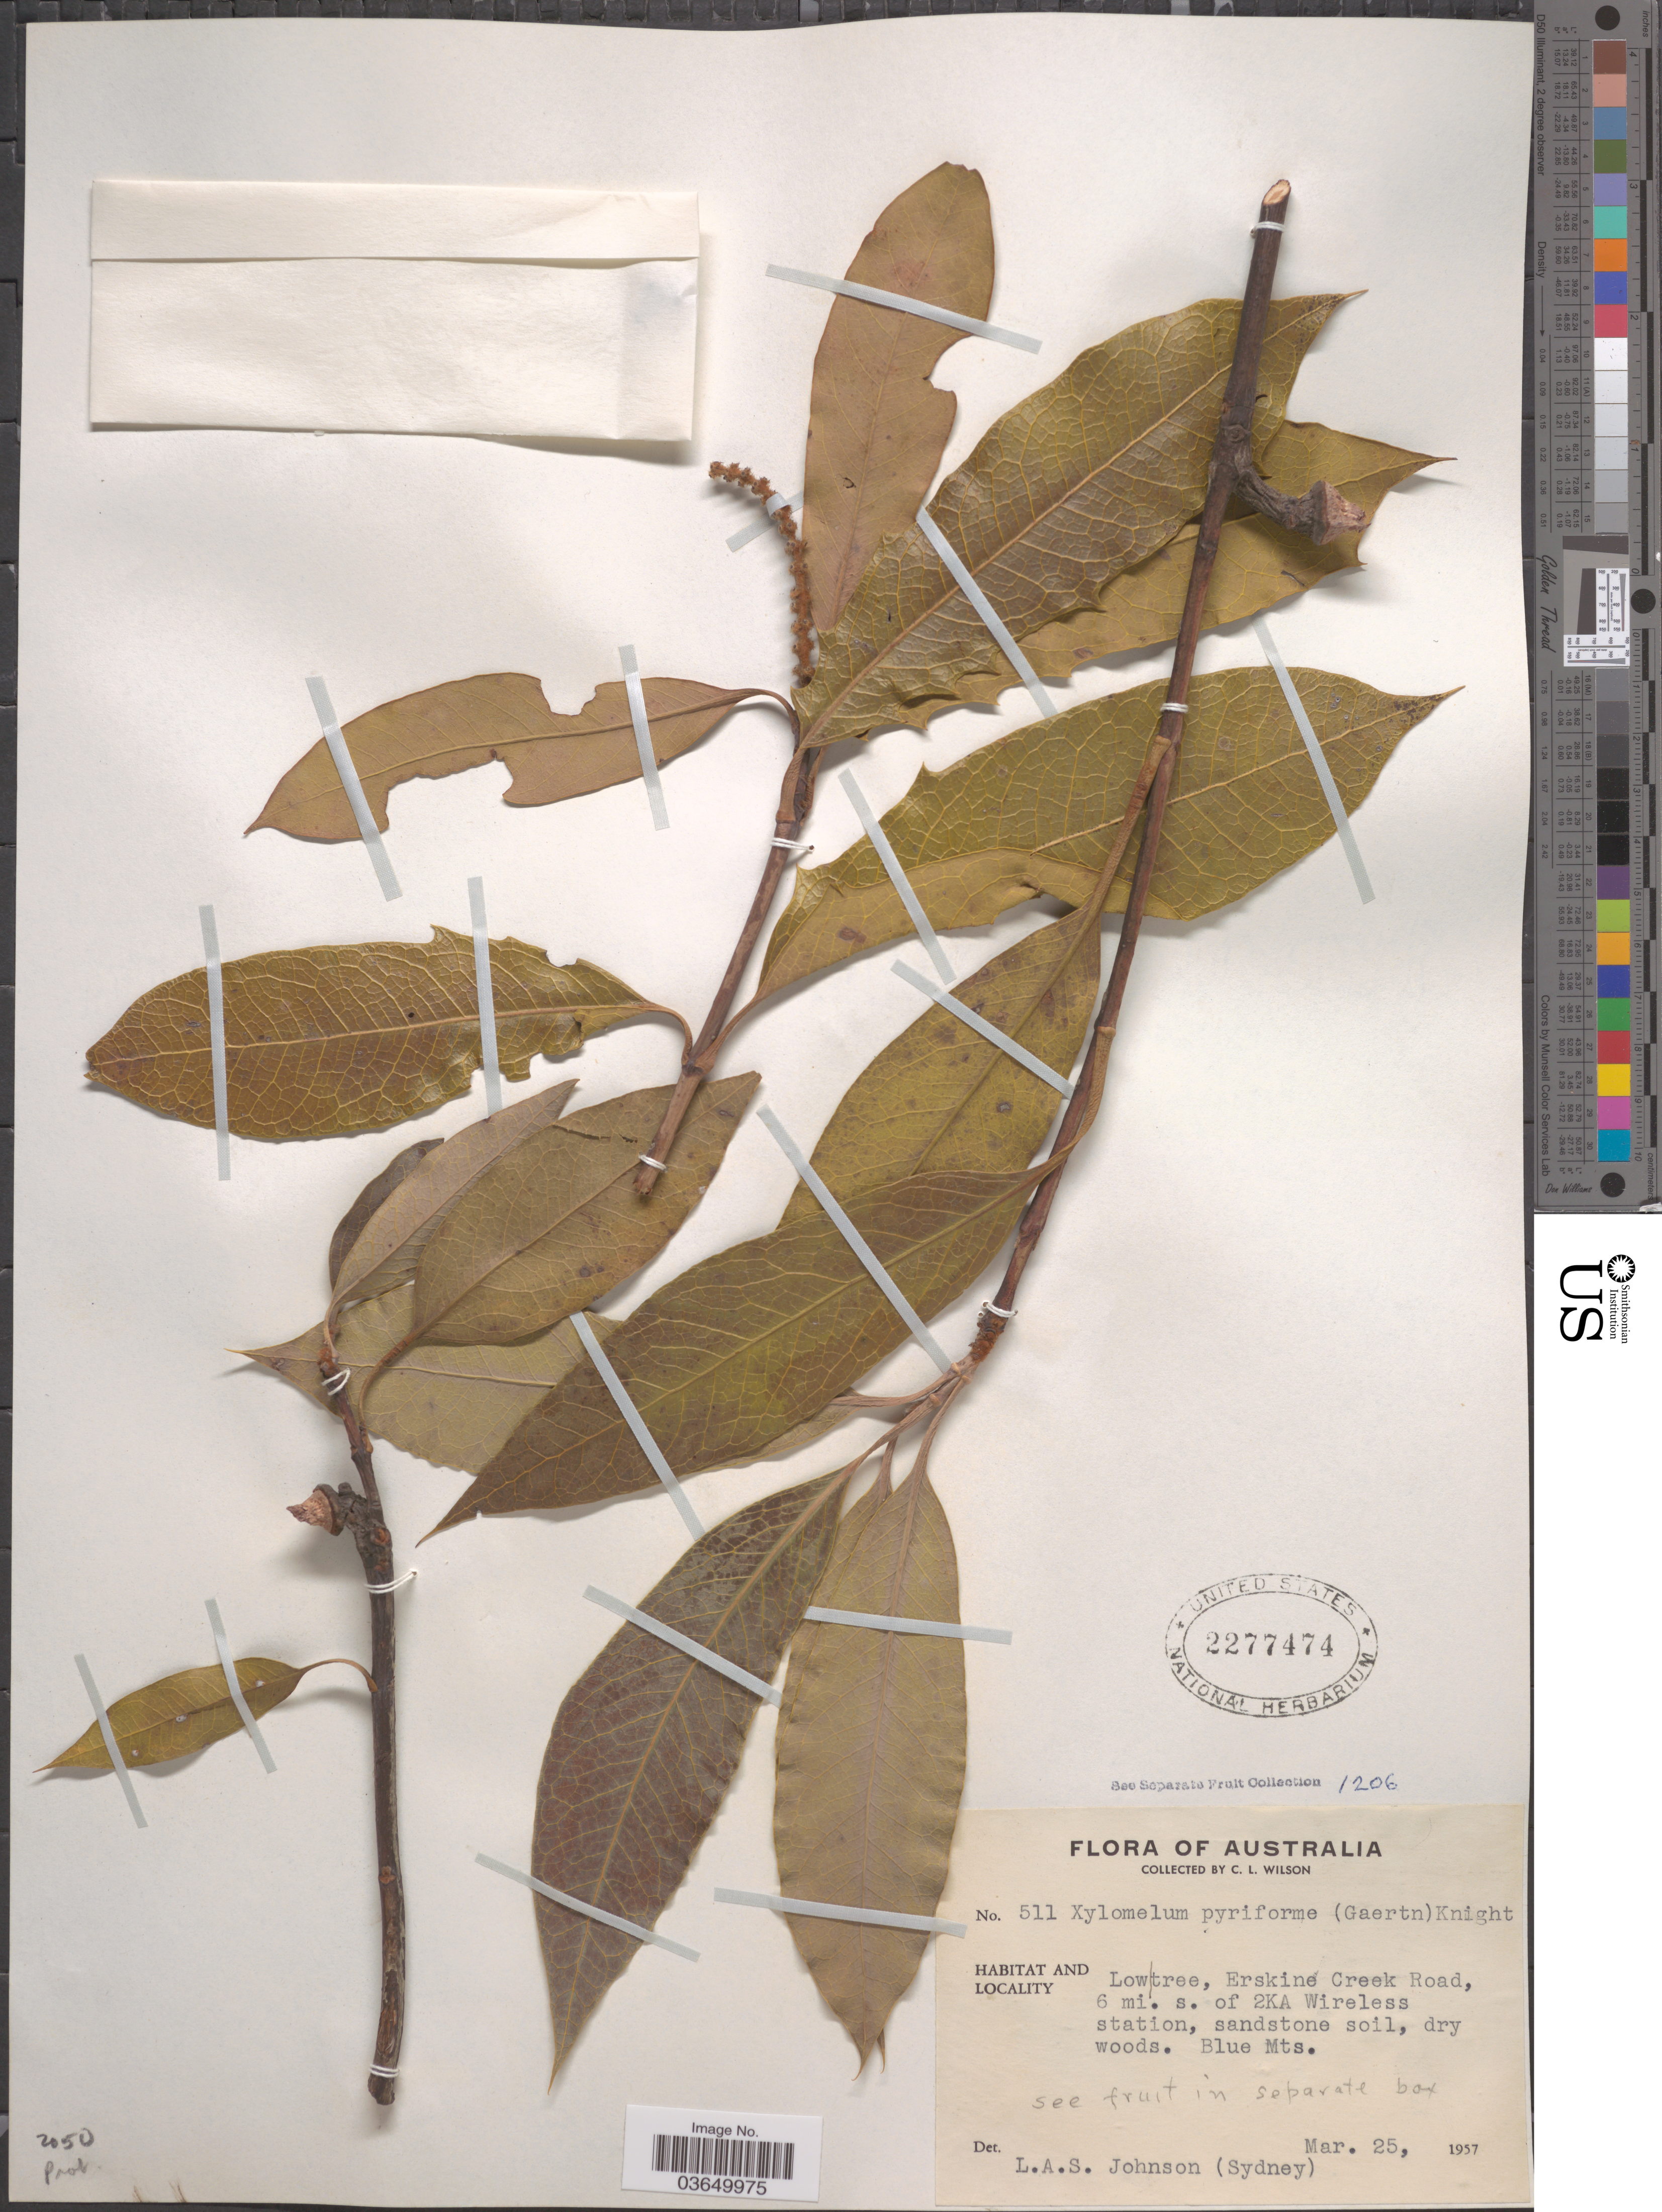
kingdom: Plantae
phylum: Tracheophyta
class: Magnoliopsida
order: Proteales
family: Proteaceae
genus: Xylomelum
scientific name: Xylomelum sp.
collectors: C. L. Wilson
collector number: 511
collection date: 1957-03-25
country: Australia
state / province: New South Wales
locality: Erskine Creek Road, 6 mi. s. of 2KA Wireless station. Blue Mts.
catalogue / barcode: US 2277474